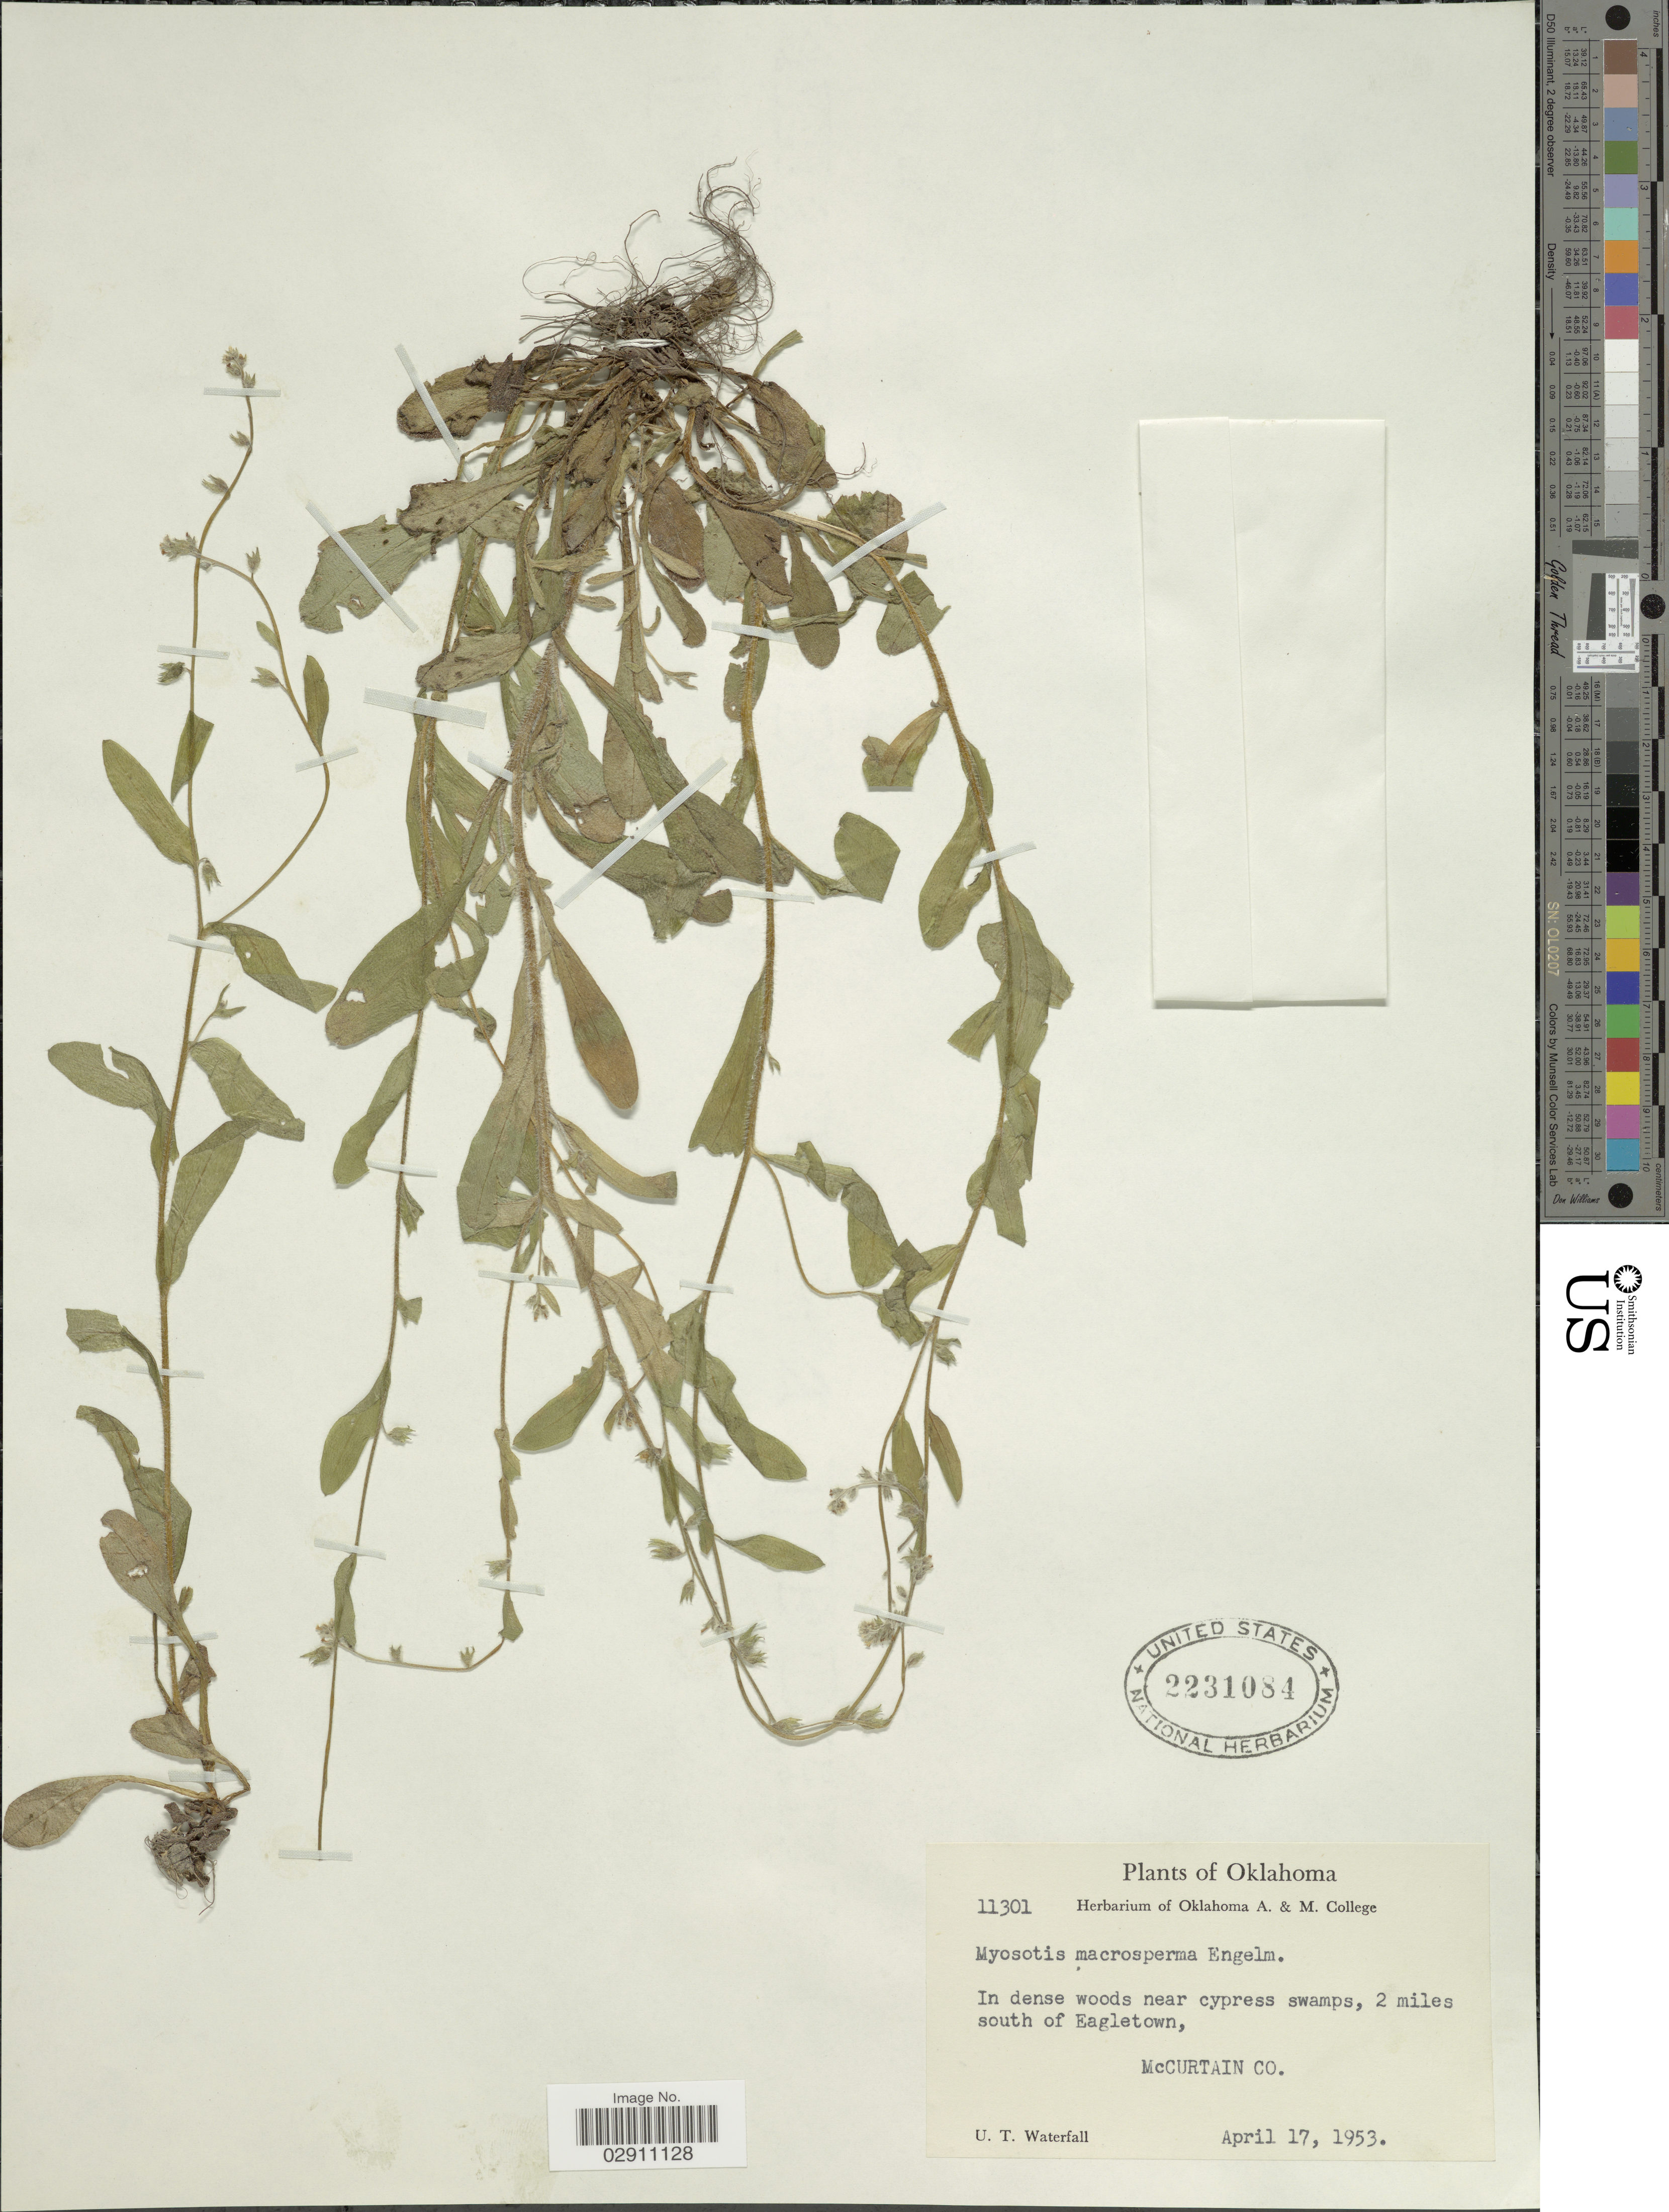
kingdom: Plantae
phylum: Tracheophyta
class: Magnoliopsida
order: Boraginales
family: Boraginaceae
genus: Myosotis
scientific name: Myosotis macrosperma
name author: Engelm.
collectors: U. T. Waterfall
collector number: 11301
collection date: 1953-04-17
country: United States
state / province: Oklahoma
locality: In dense woods near cypress swamps, 2 miles south of Eagletown, McCurtain Co.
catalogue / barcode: US 2231084